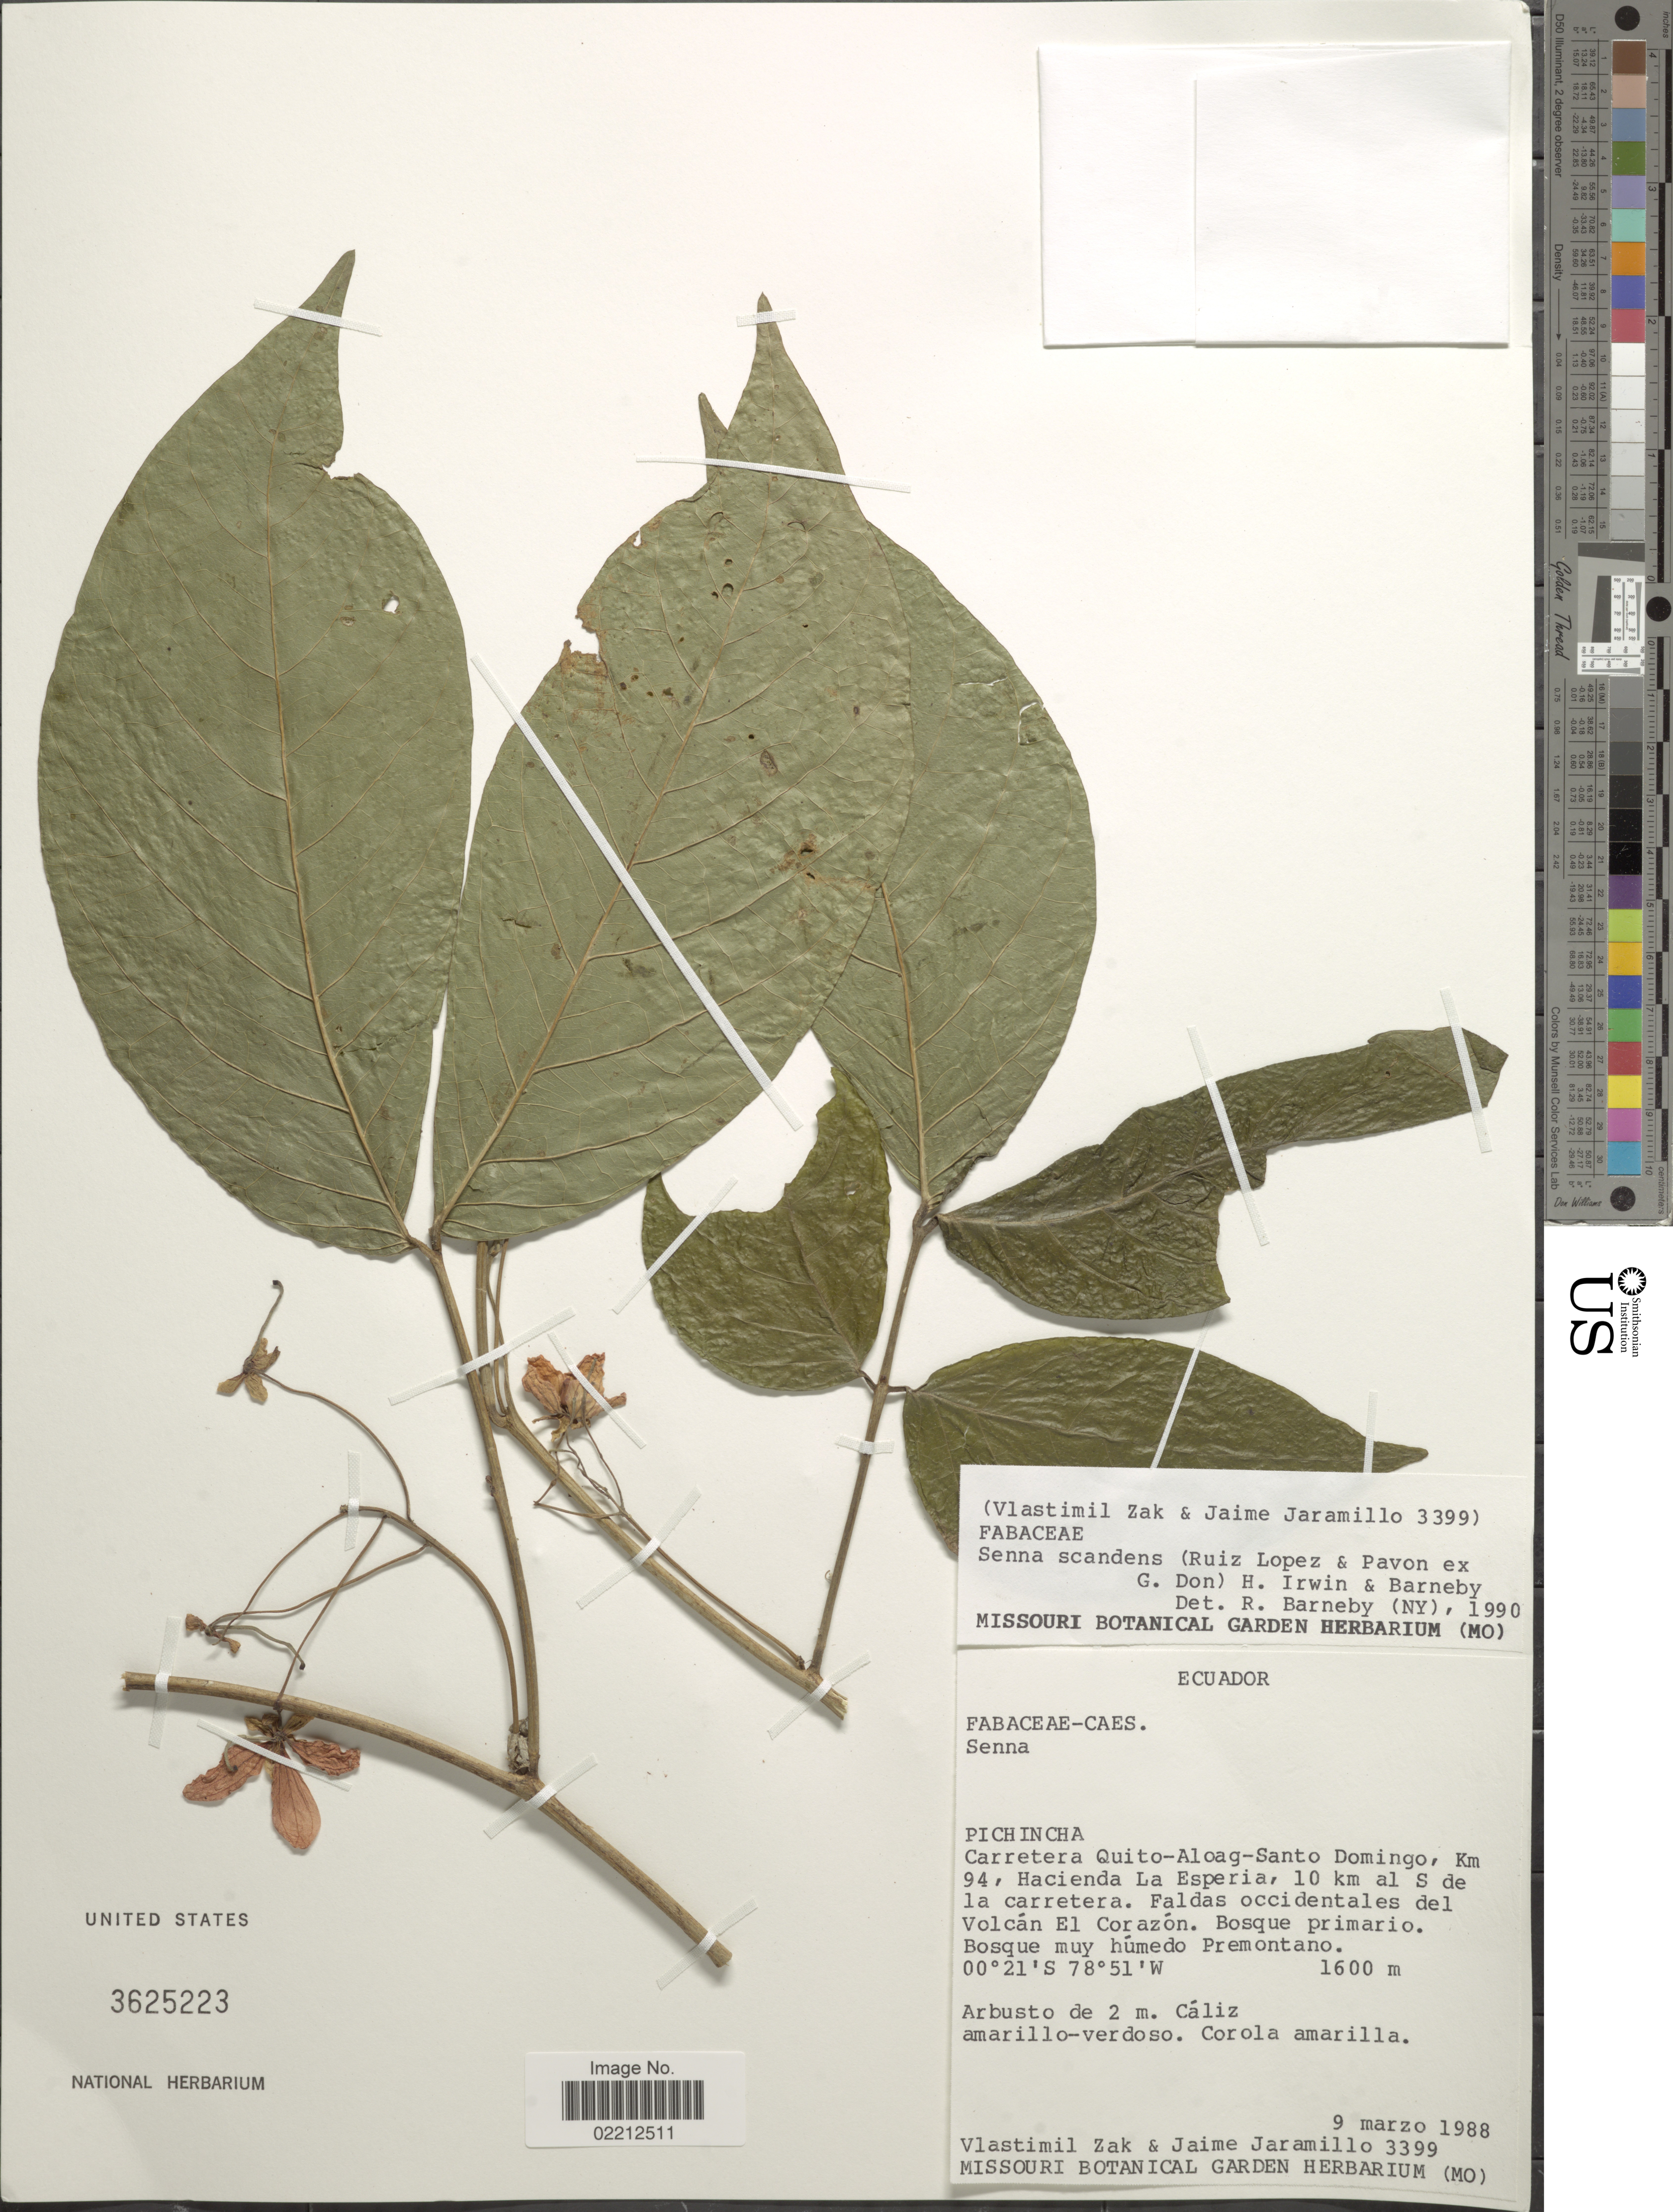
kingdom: Plantae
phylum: Tracheophyta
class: Magnoliopsida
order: Fabales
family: Fabaceae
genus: Senna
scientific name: Senna saeri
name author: (Britton & Rose ex Pittier) H.S. Irwin & Barneby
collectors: V. Zak & J. Jaramillo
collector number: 3399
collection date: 1988-03-09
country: Ecuador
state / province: Pichincha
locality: Pichincha, Carretera Quito-Aloag-Santo Domingo, Km 94, Hacienda La Esperia, 10 km al S de la carretera. Faldas occidentales del Volcan El Corazon.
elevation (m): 1600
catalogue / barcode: US 3625223